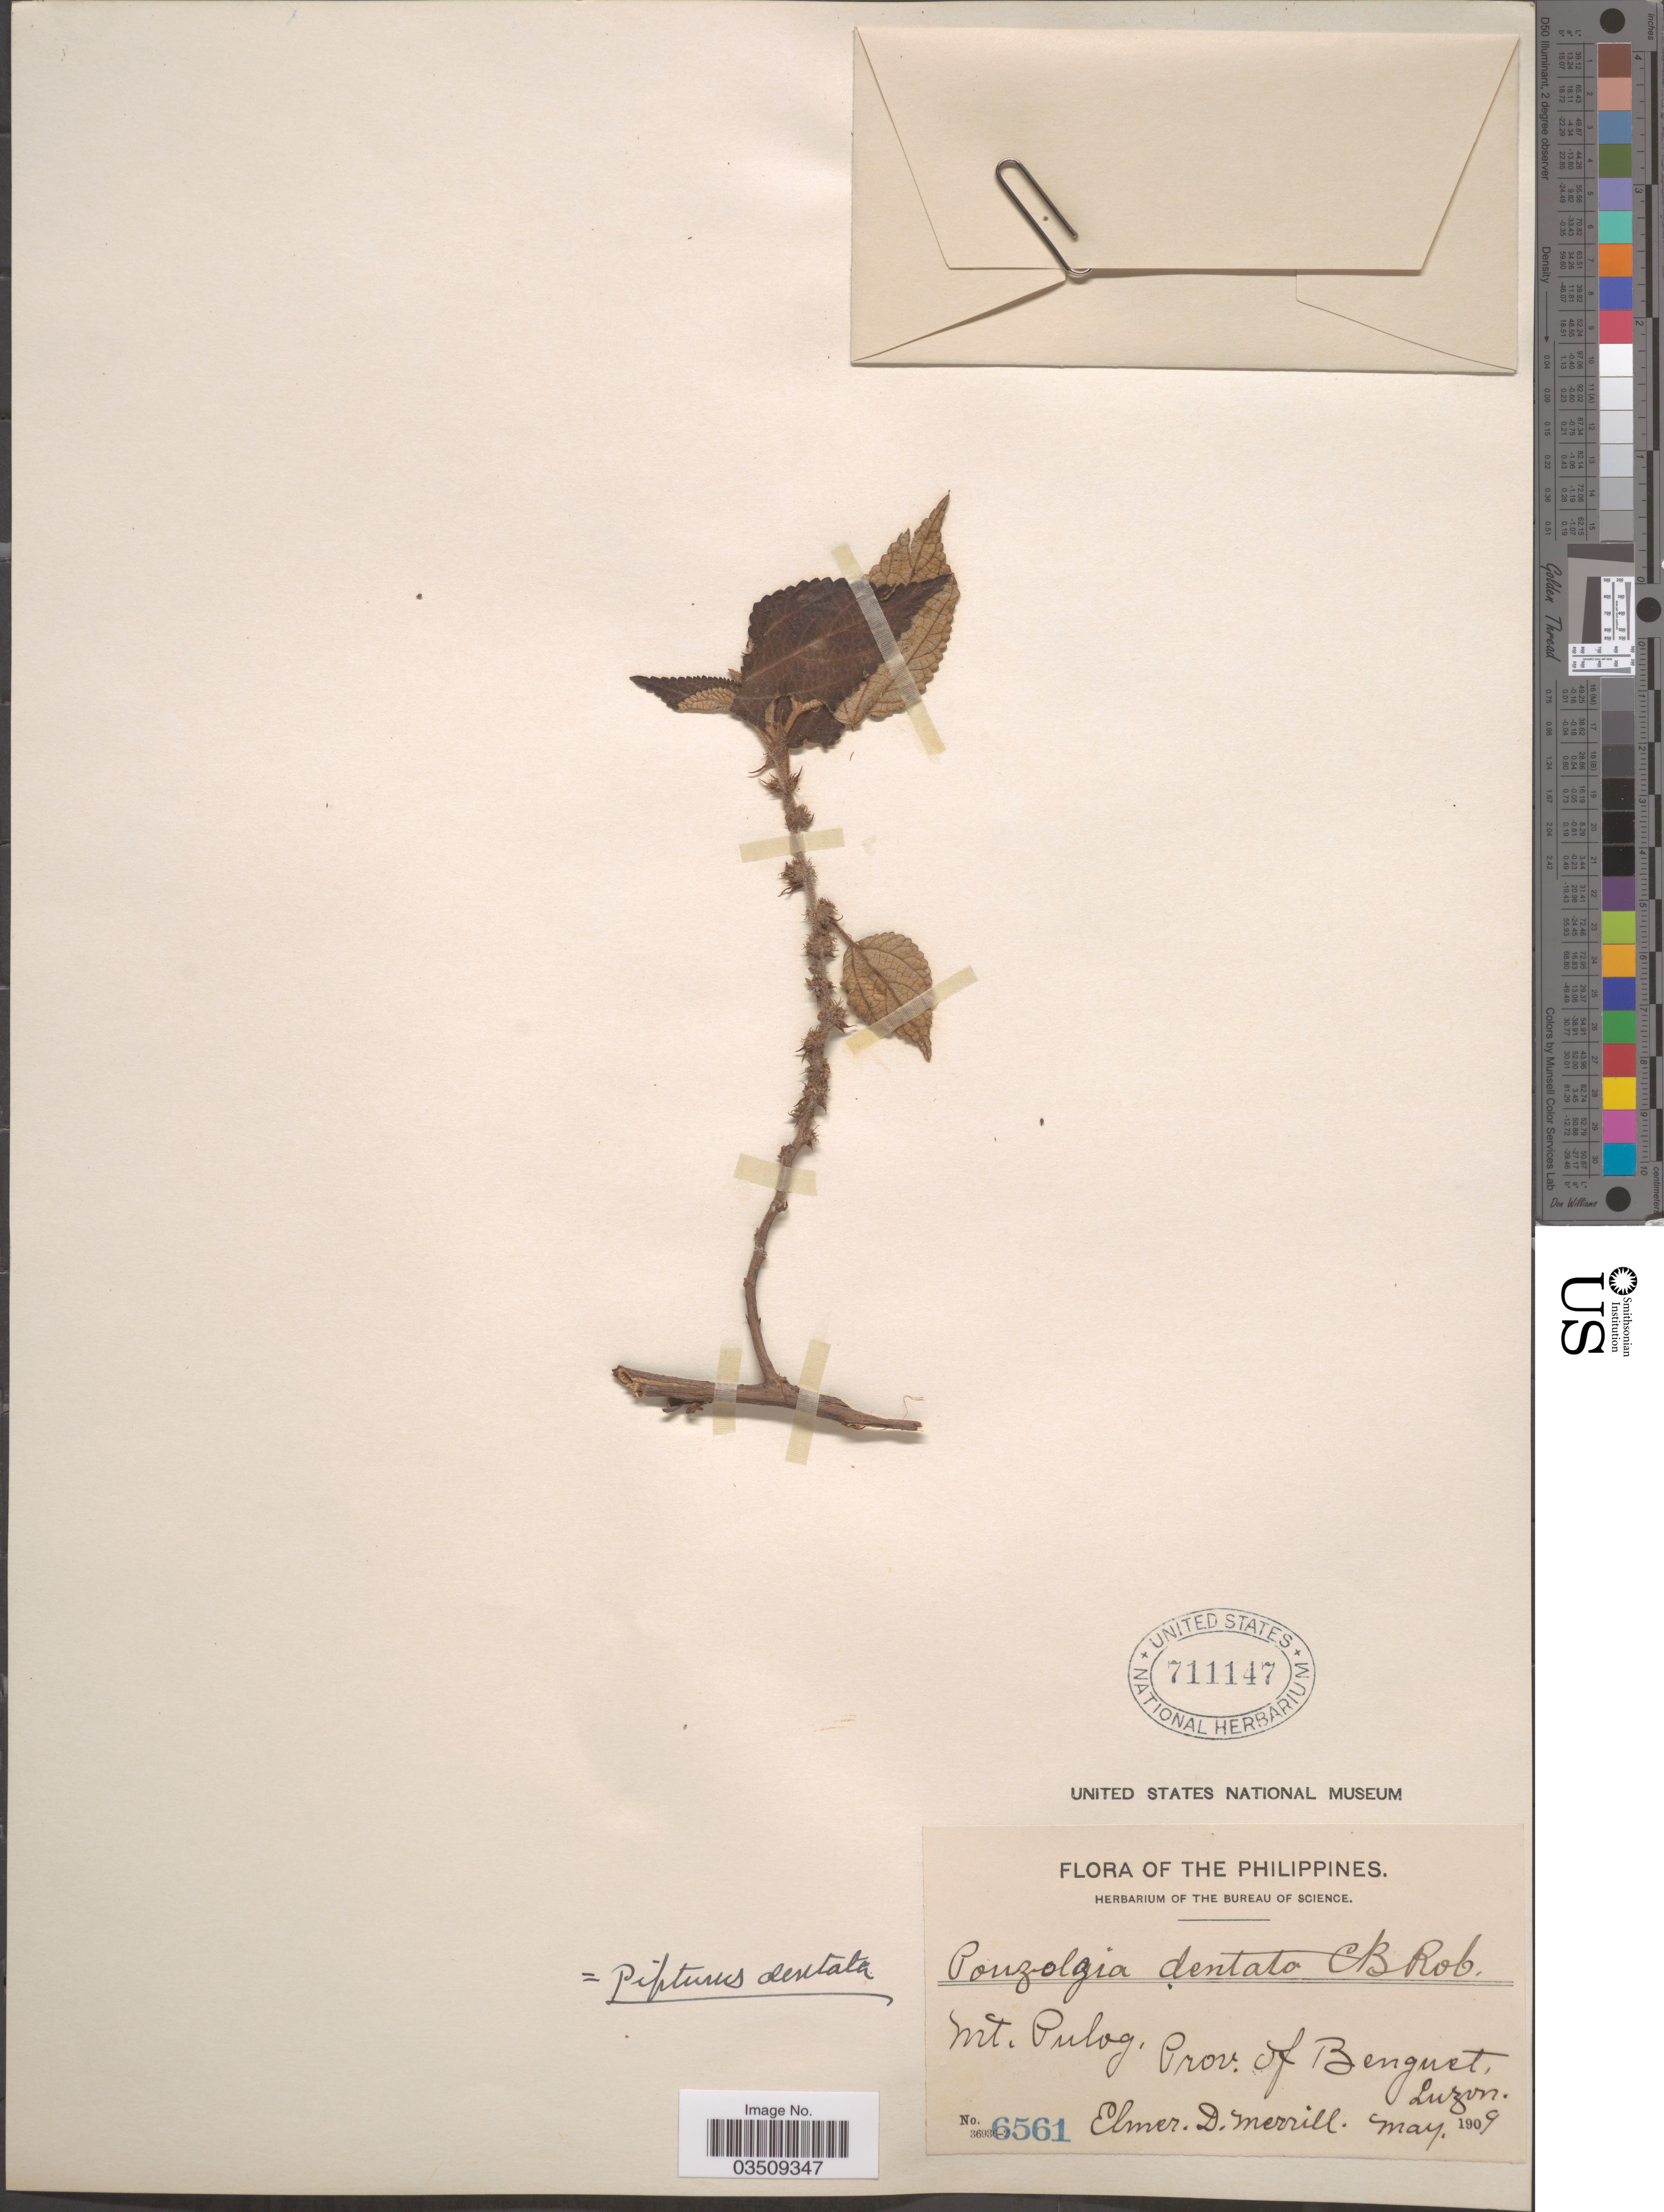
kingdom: Plantae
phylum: Tracheophyta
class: Magnoliopsida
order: Rosales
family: Urticaceae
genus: Pipturus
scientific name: Pipturus dentatus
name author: C.B. Rob.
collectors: E. D. Merrill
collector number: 6561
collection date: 1909-05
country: Philippines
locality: Mt. Pulog. Prov. of Benguet, Luzon.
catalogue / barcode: US 711147